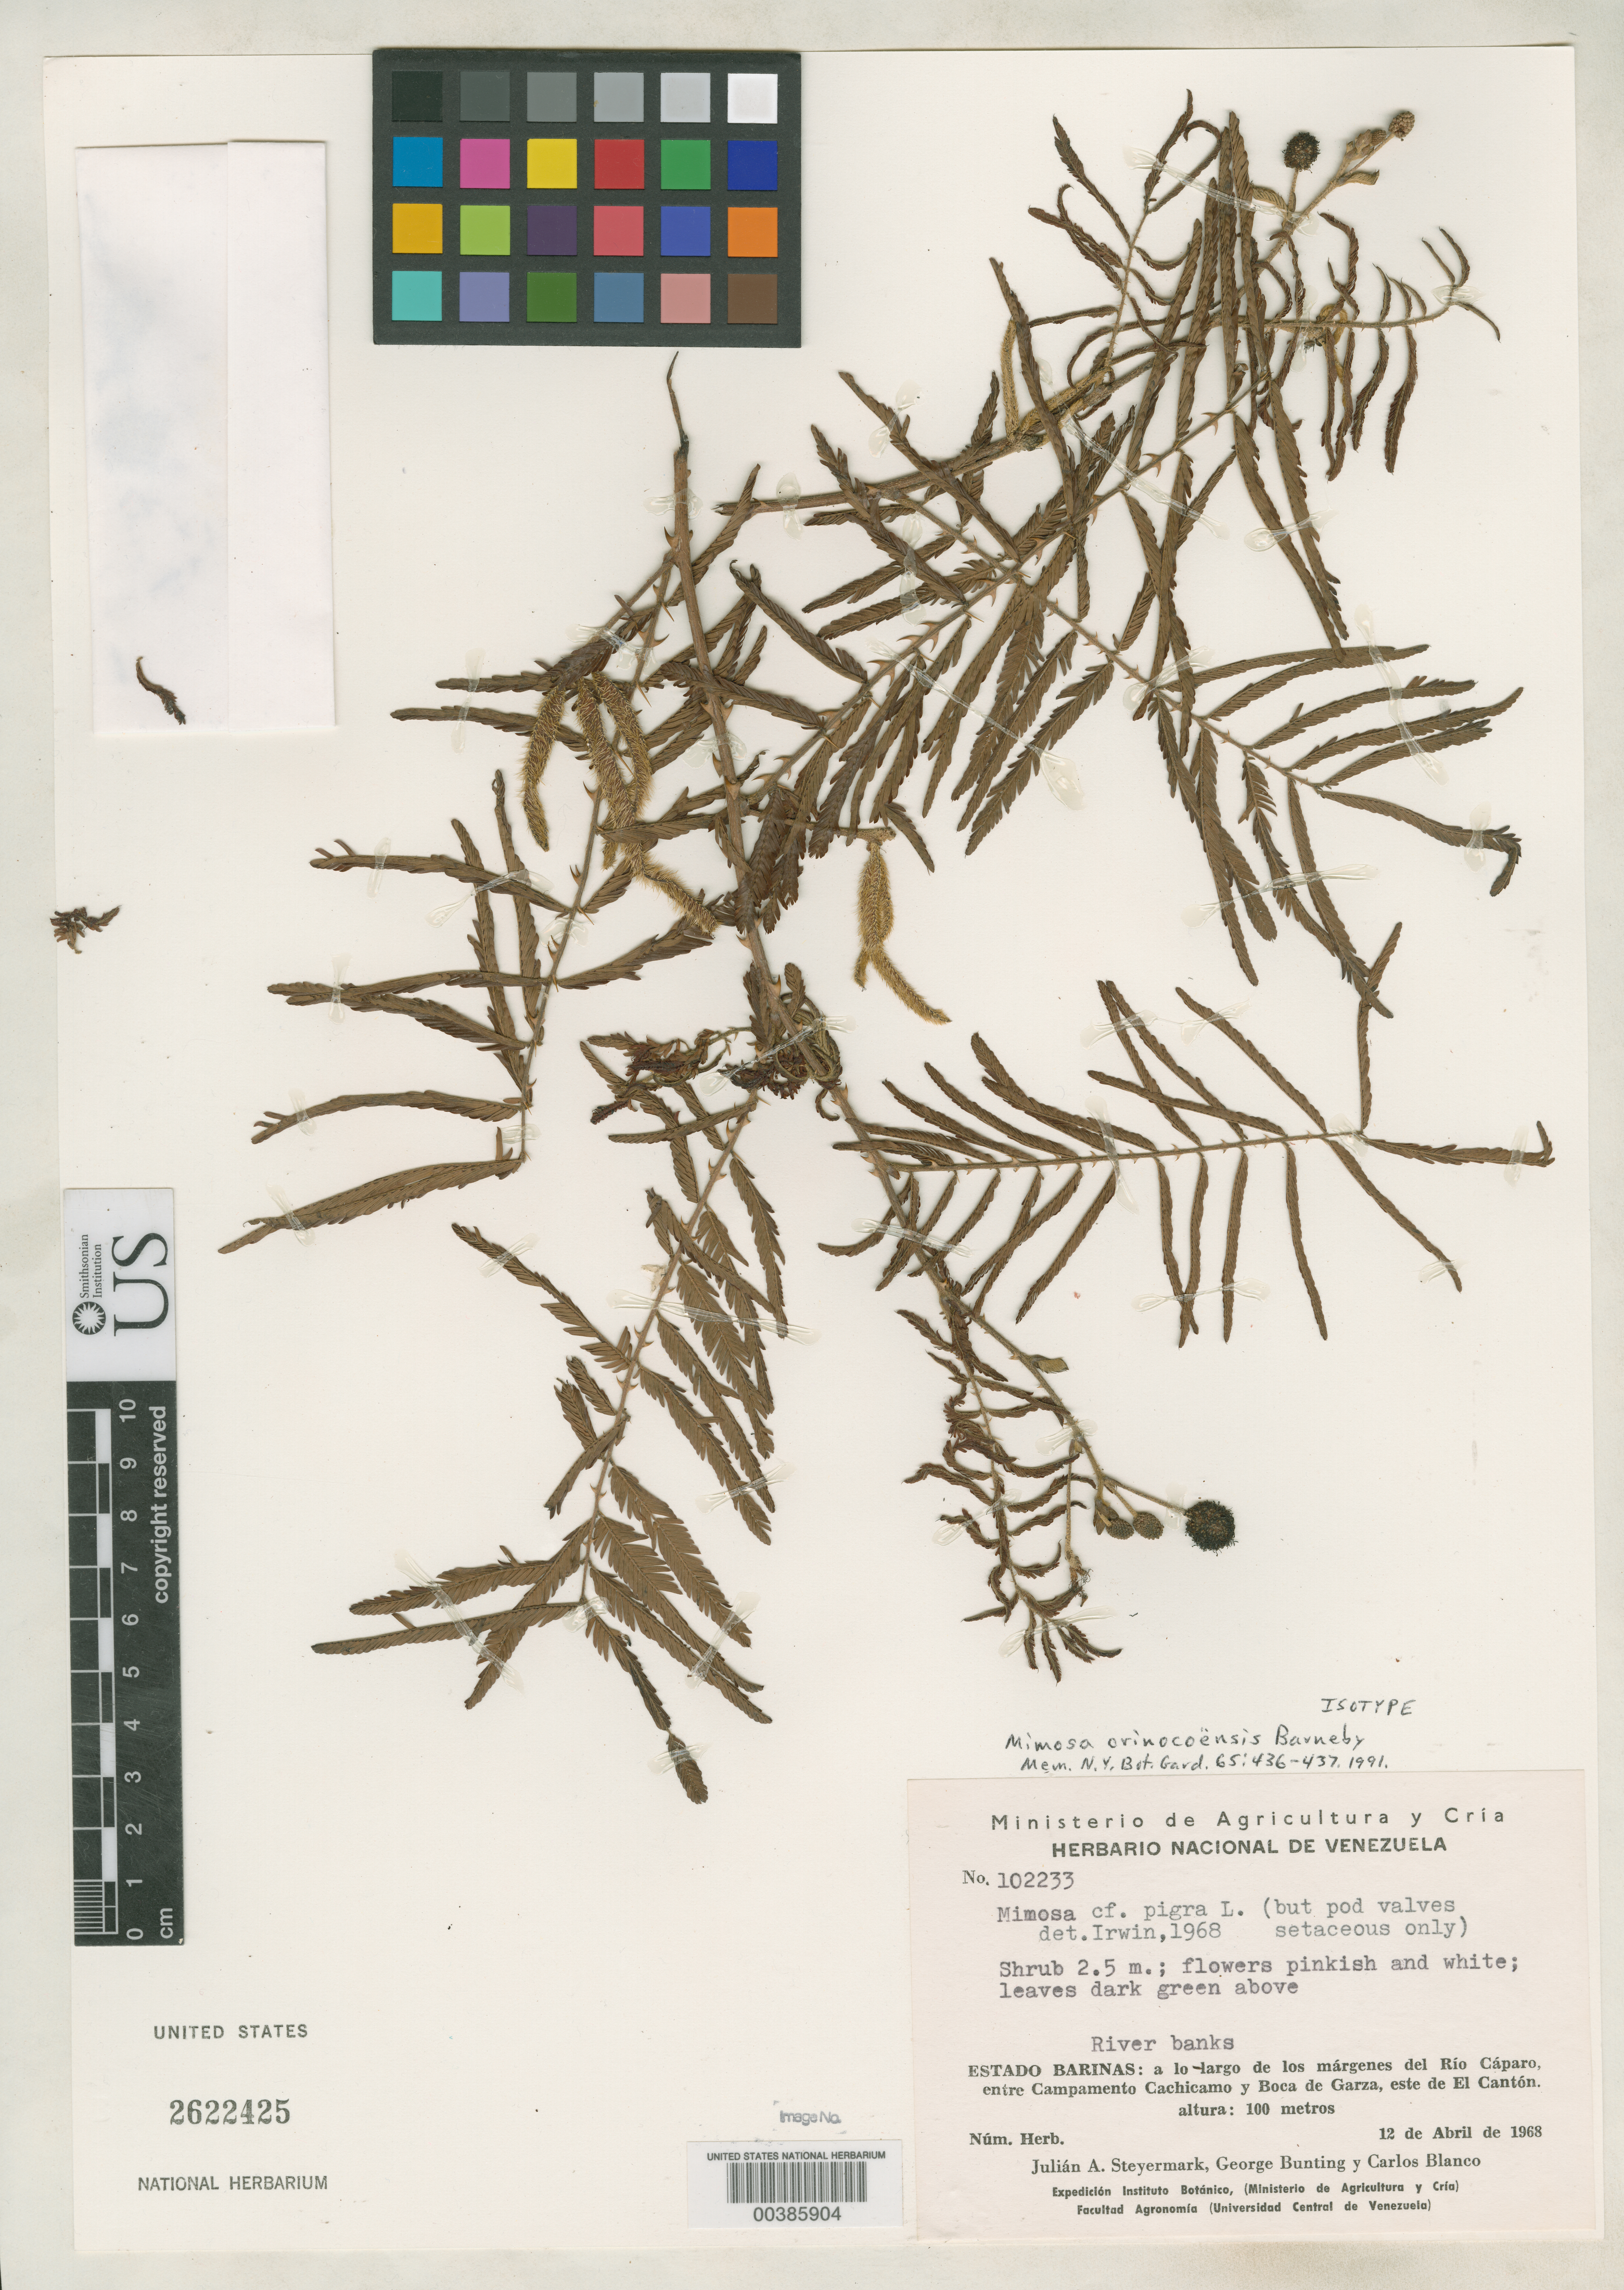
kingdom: Plantae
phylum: Tracheophyta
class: Magnoliopsida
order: Fabales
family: Fabaceae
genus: Mimosa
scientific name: Mimosa orinocoensis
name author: Barneby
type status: Isotype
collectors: J. Steyermark, G. S. Bunting & C. A. Blanco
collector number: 102233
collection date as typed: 12 Apr 1968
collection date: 1968-04-12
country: Venezuela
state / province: Barinas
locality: Lago de los margenes del Rio Caparo, entre Campamento Cachicamo y Boca de Garza, este de El Canton.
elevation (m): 100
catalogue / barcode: US 2622425